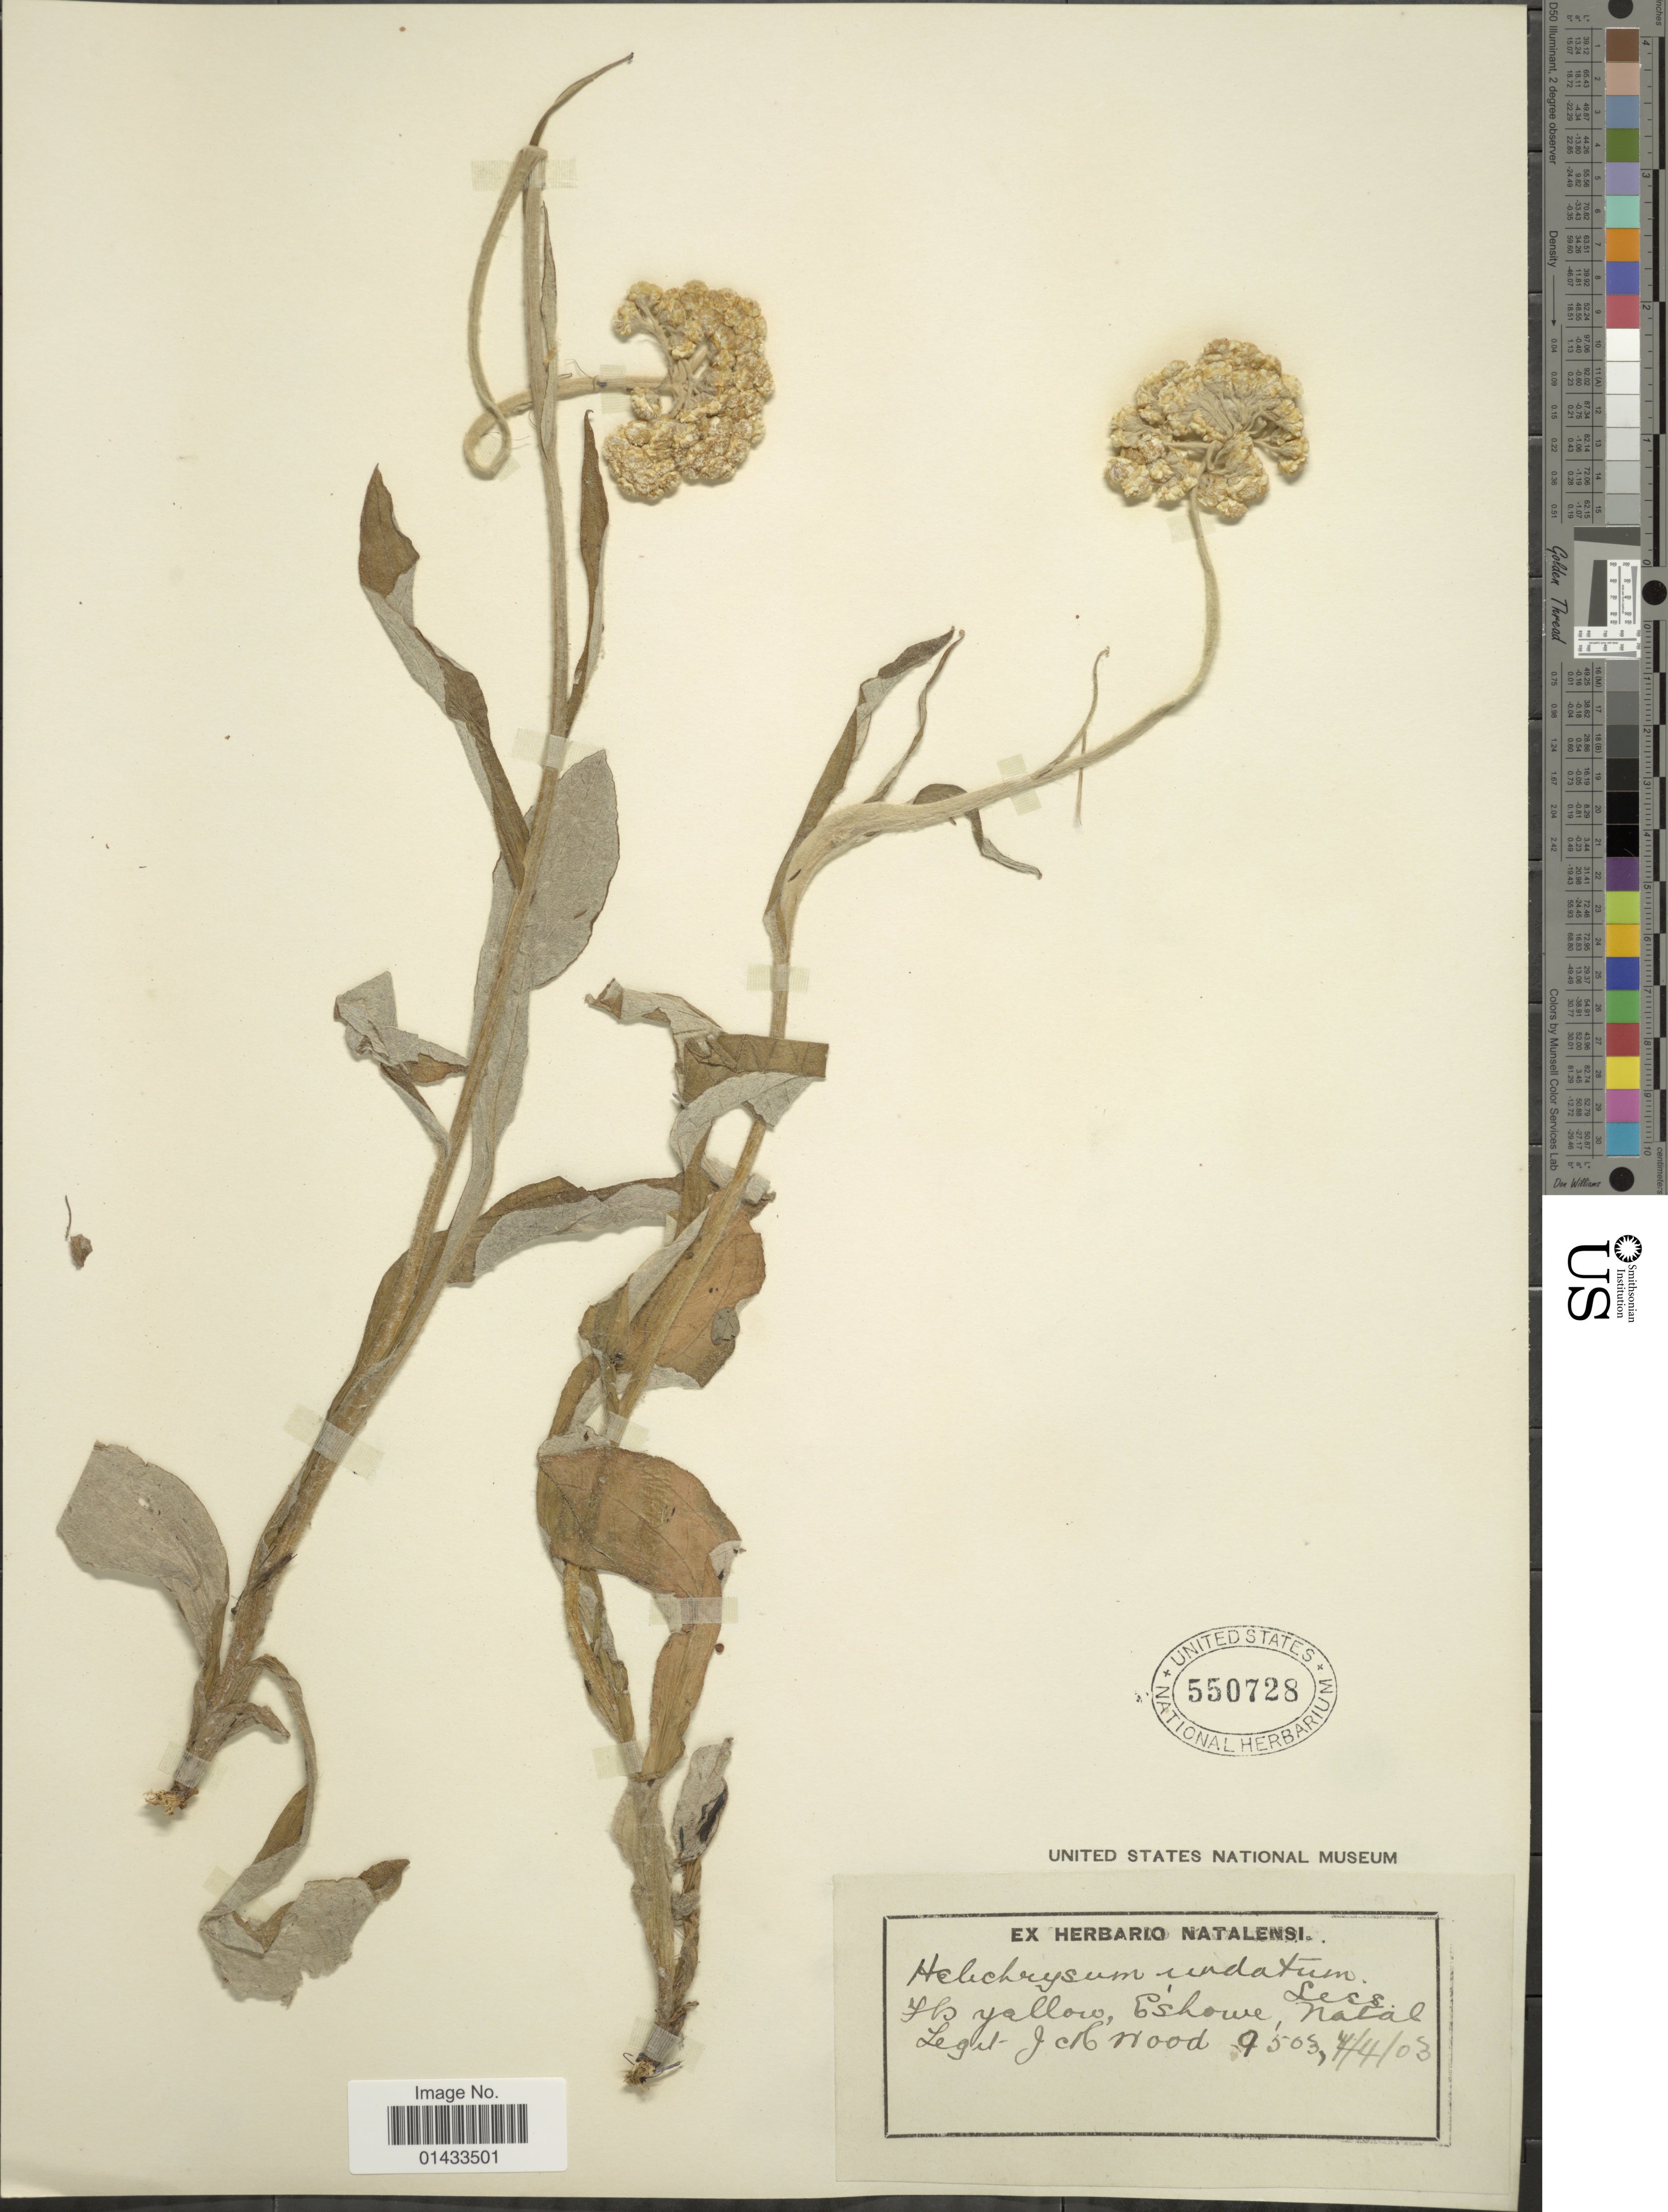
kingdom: Plantae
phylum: Tracheophyta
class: Magnoliopsida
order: Asterales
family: Asteraceae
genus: Helichrysum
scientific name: Helichrysum undatum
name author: Less.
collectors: J. M. Wood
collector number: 9503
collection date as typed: Transcribed d/m/y: 7/4/3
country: South Africa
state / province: KwaZulu-Natal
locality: Fls yellow, Eshowe, Natal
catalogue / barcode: US 550728